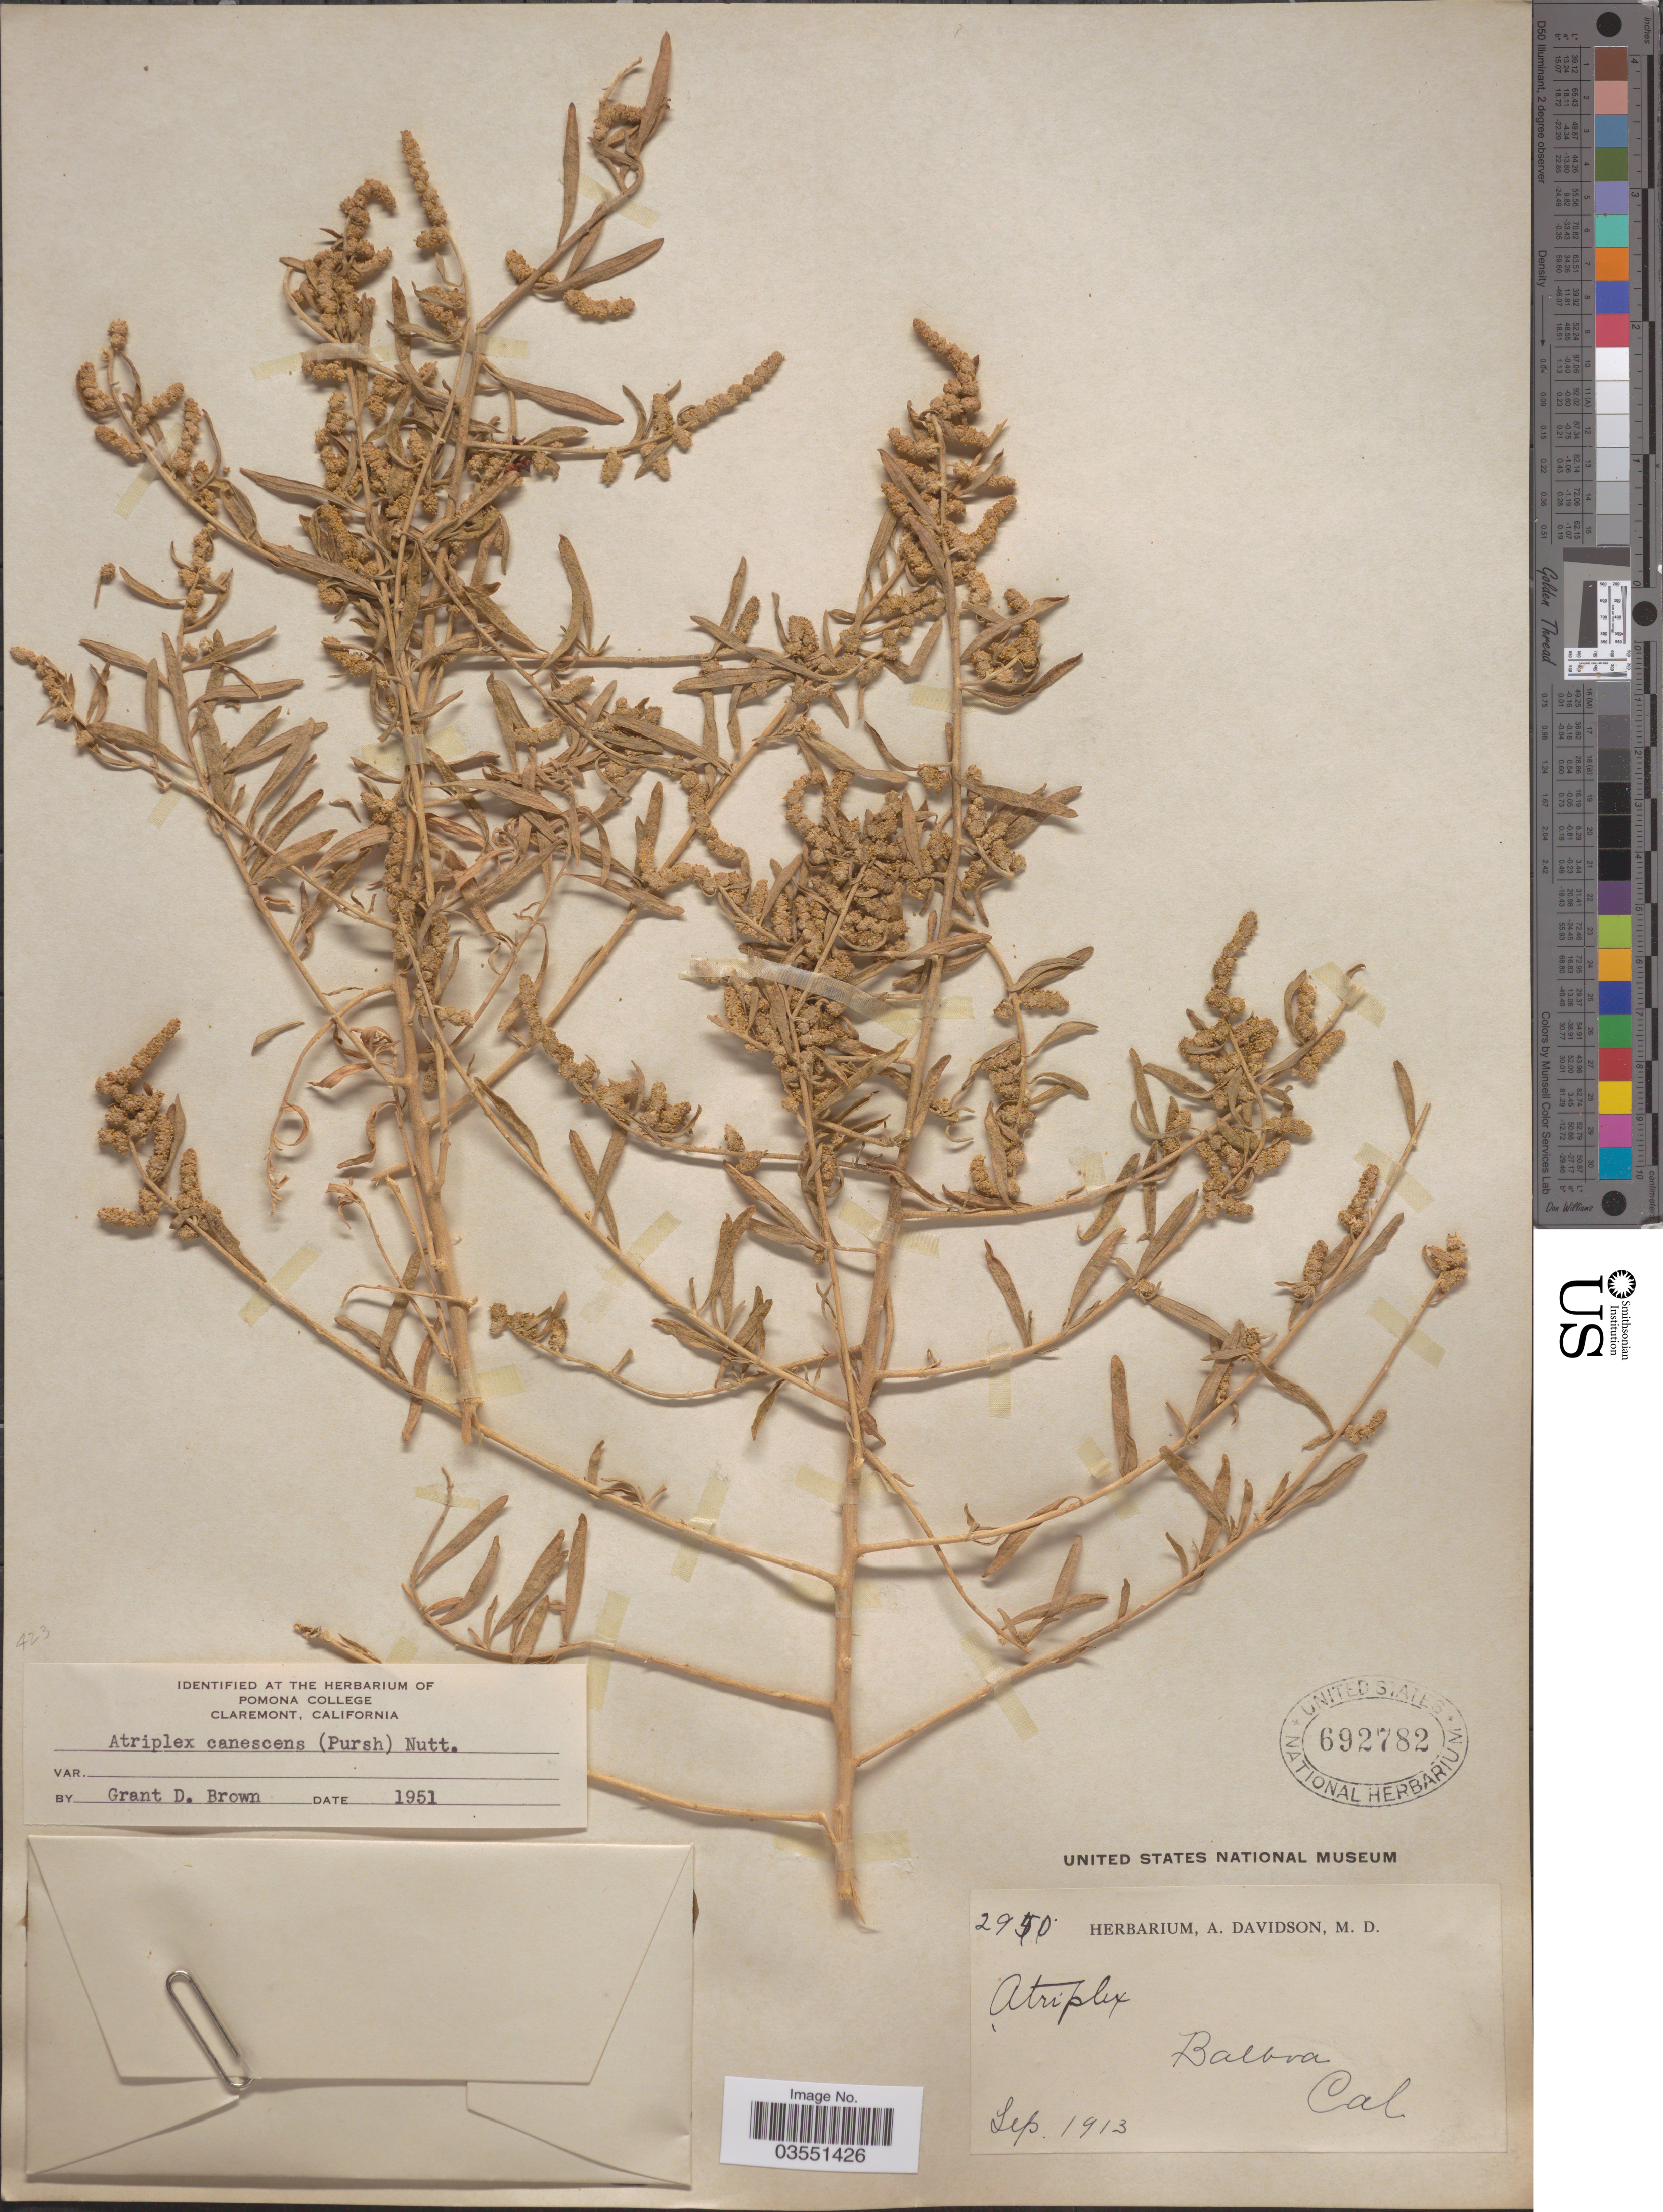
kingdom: Plantae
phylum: Tracheophyta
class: Magnoliopsida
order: Caryophyllales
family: Amaranthaceae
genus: Atriplex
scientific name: Atriplex canescens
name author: (Pursh) Nutt.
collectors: ex herb. A. Davidson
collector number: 2950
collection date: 1913-09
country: United States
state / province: California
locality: Balboa.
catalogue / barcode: US 692782